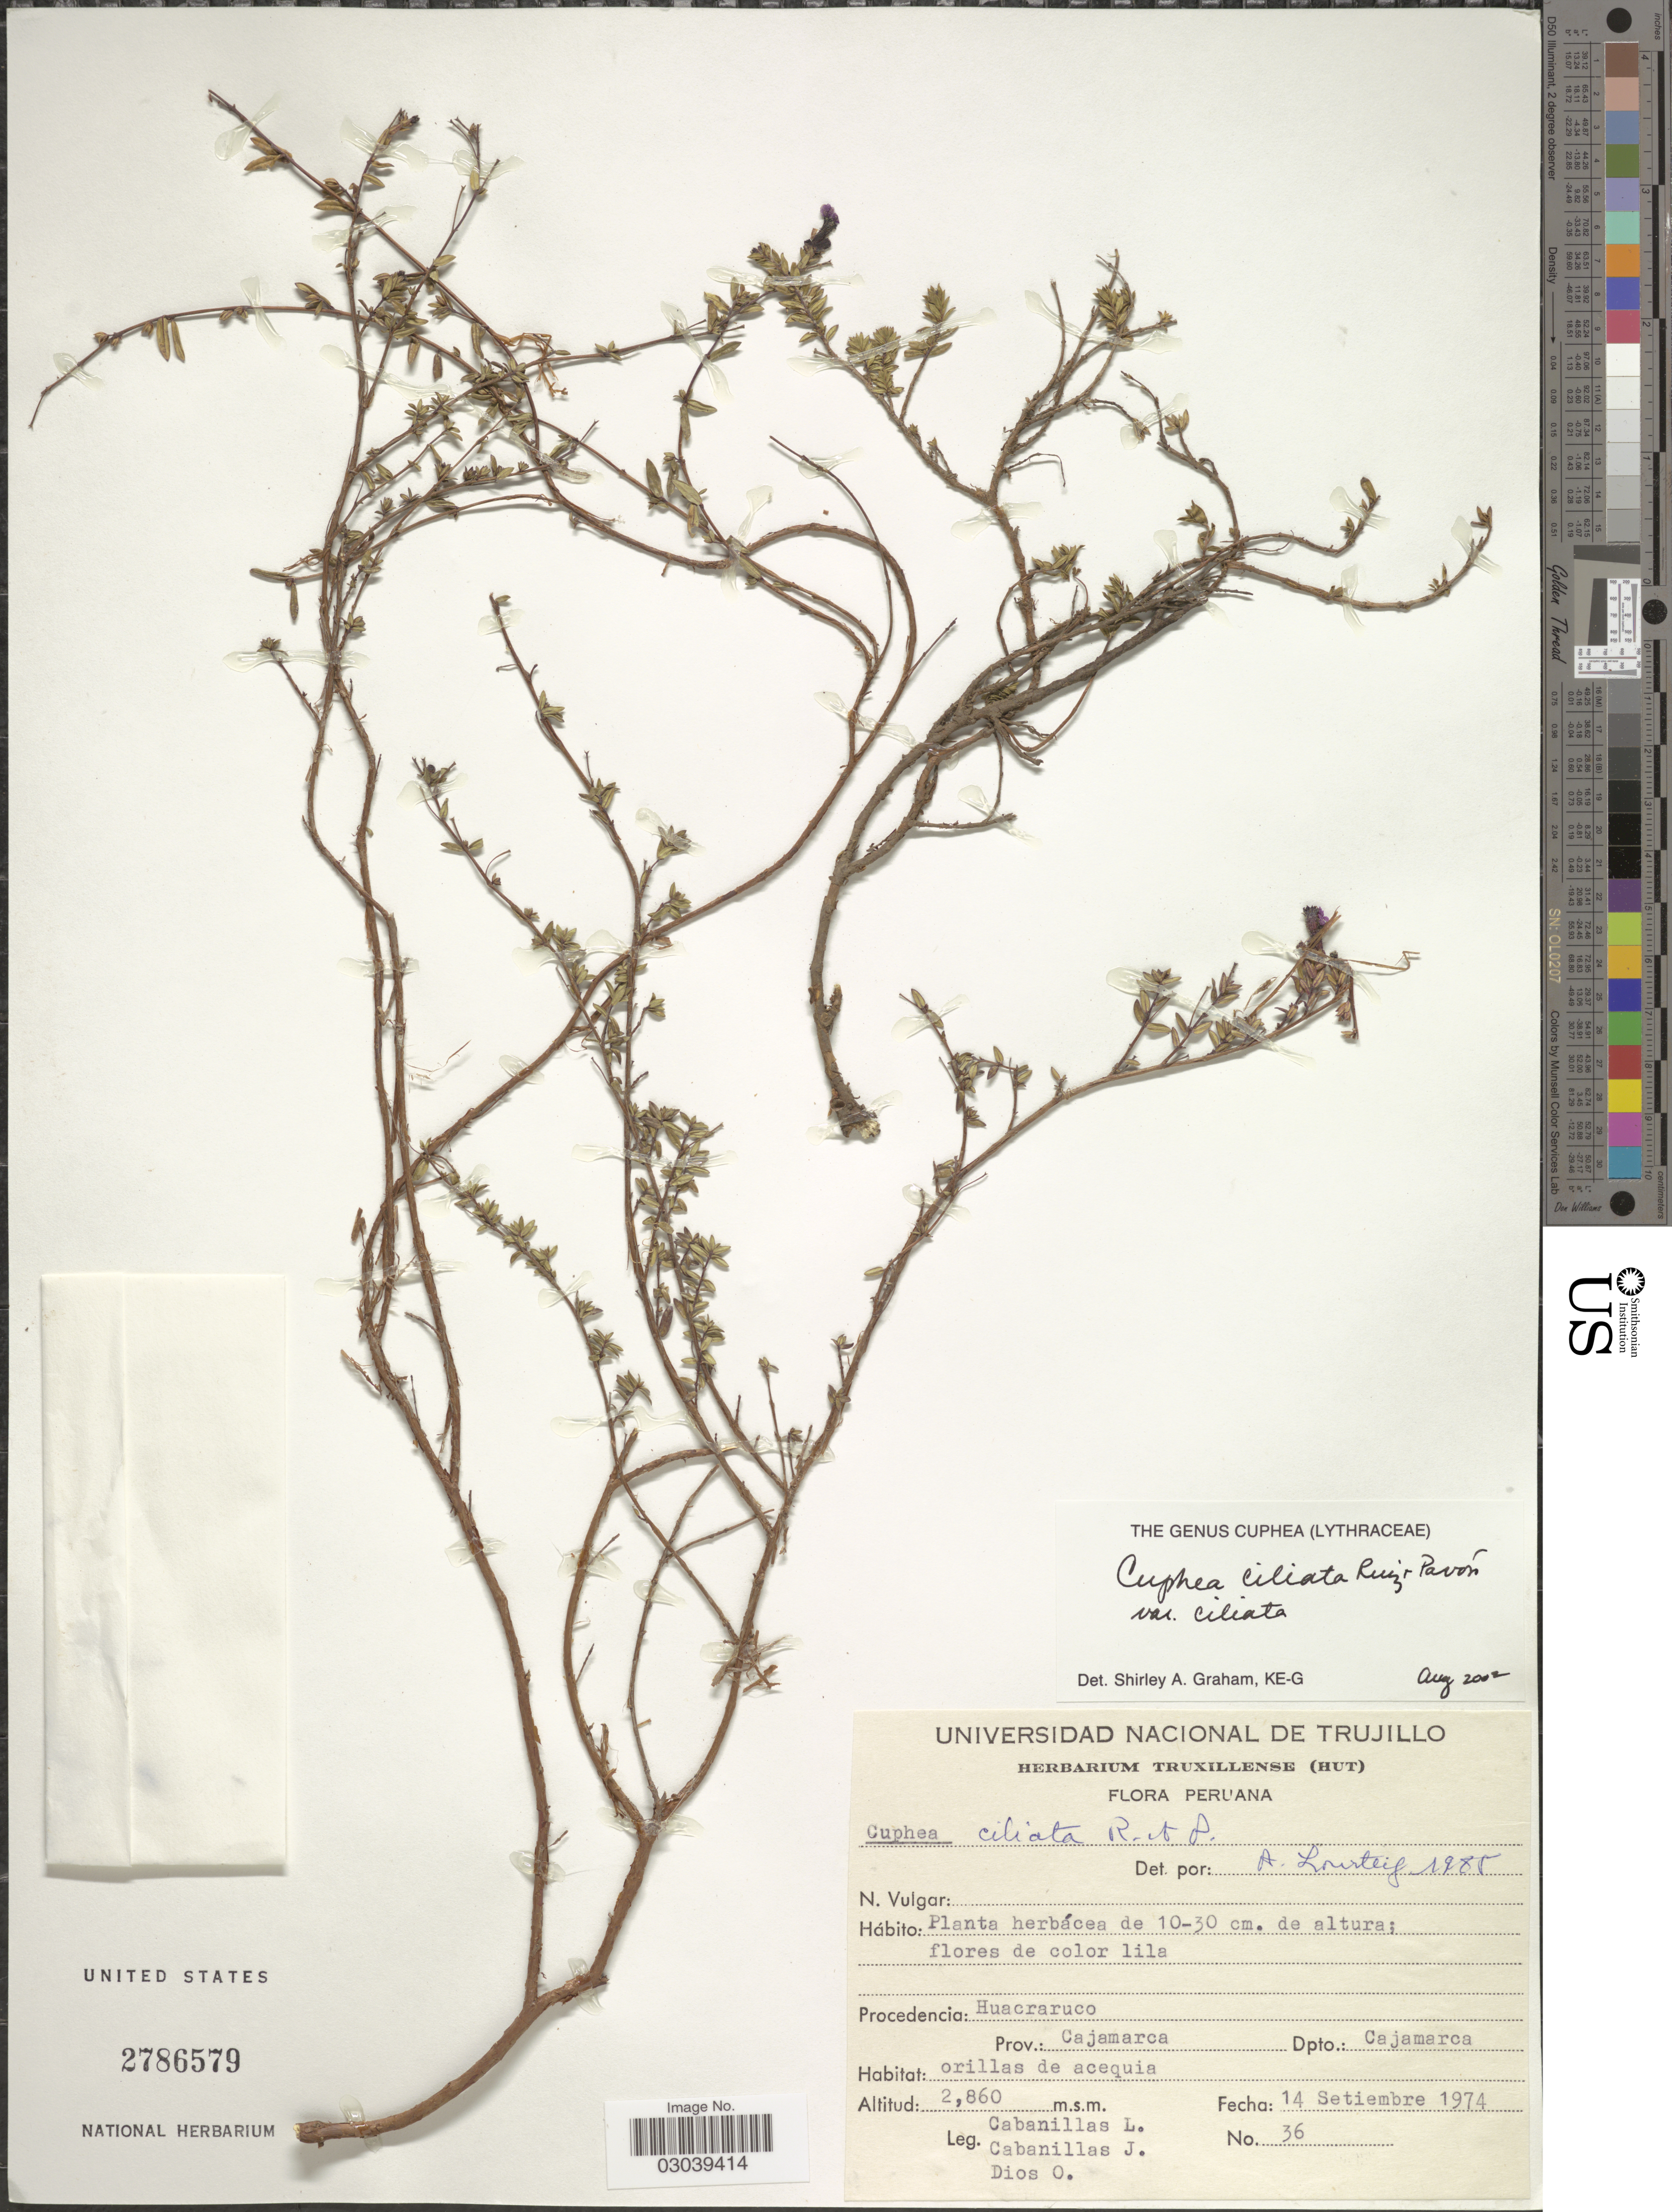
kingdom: Plantae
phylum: Tracheophyta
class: Magnoliopsida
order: Myrtales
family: Lythraceae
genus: Cuphea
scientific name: Cuphea ciliata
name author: Ruiz & Pav.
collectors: L. Cabanillas, J. Cabanillas & O. Dios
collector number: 36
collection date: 1974-09-14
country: Peru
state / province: Cajamarca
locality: Procedencia: Huacraruco. prov.: Cajamarca. Dpto.: Cajamarca.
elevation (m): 2860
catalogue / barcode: US 2786579